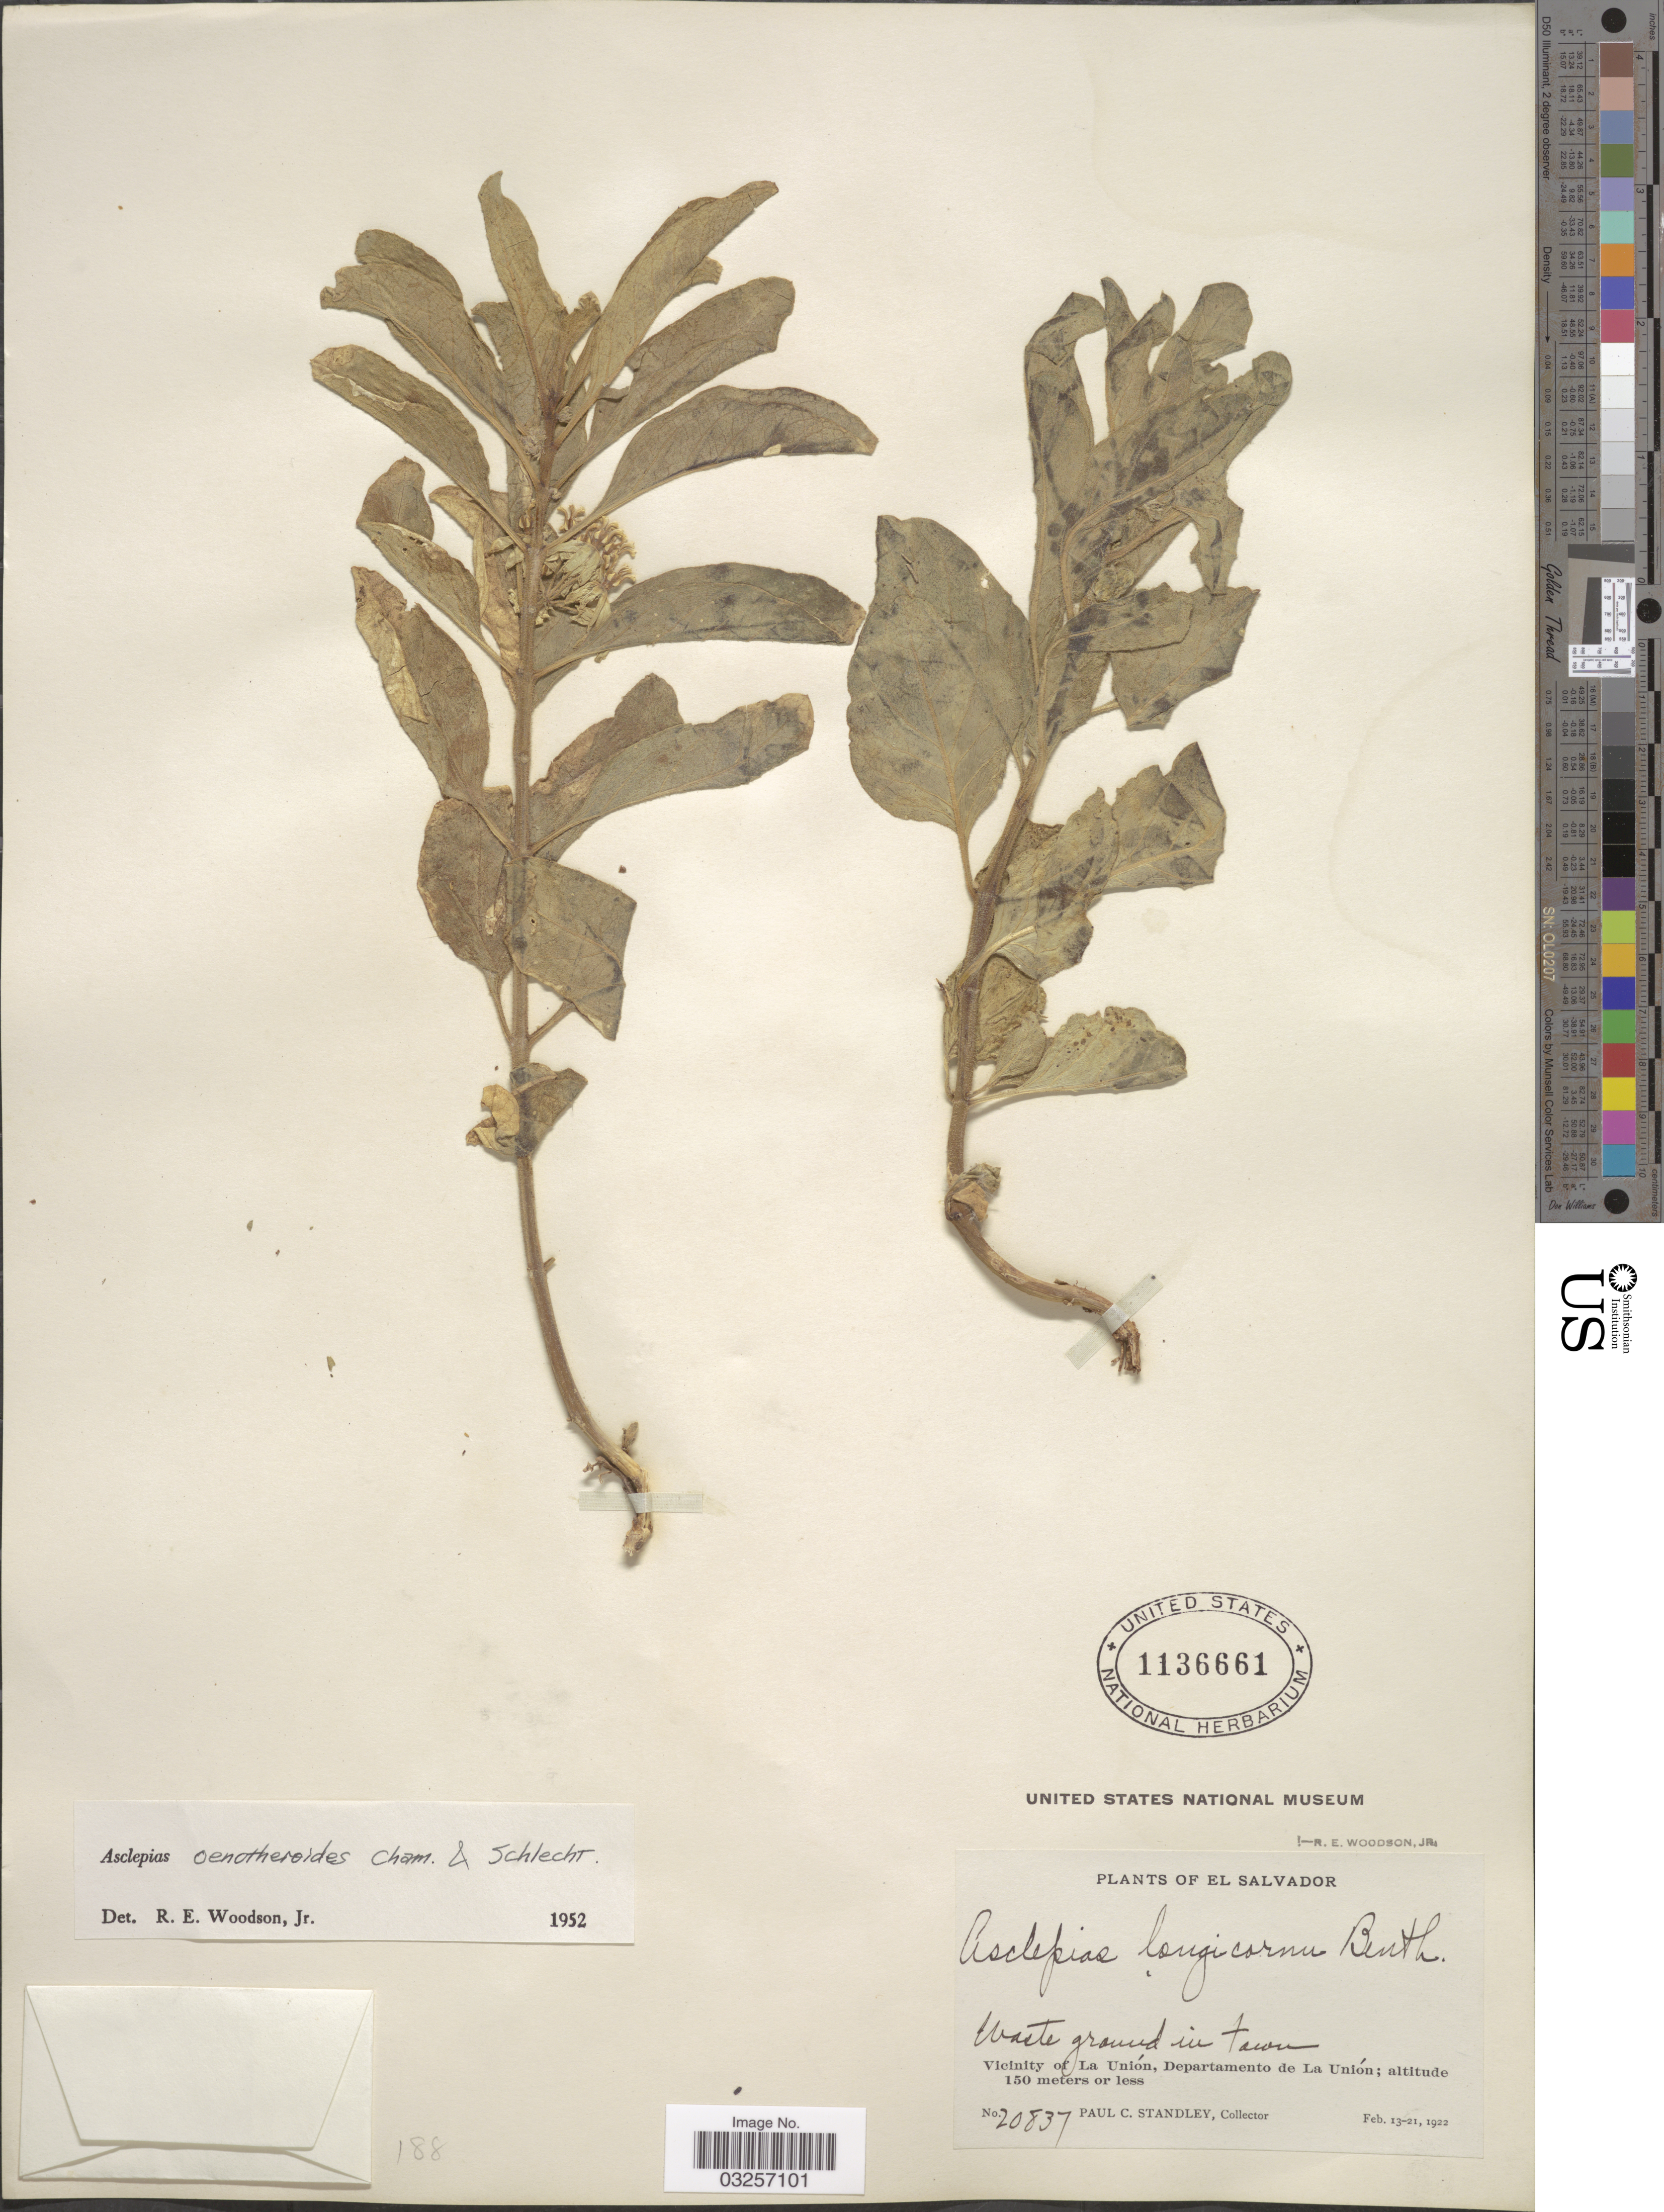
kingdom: Plantae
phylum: Tracheophyta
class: Magnoliopsida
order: Gentianales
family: Apocynaceae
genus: Asclepias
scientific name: Asclepias oenotheroides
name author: Schltdl. & Cham.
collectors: P. C. Standley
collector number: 20837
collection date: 1922-02-13/1922-02-21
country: El Salvador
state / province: La Union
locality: Vicinity of La Unión, Departamento de La Unión.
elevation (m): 150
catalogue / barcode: US 1136661